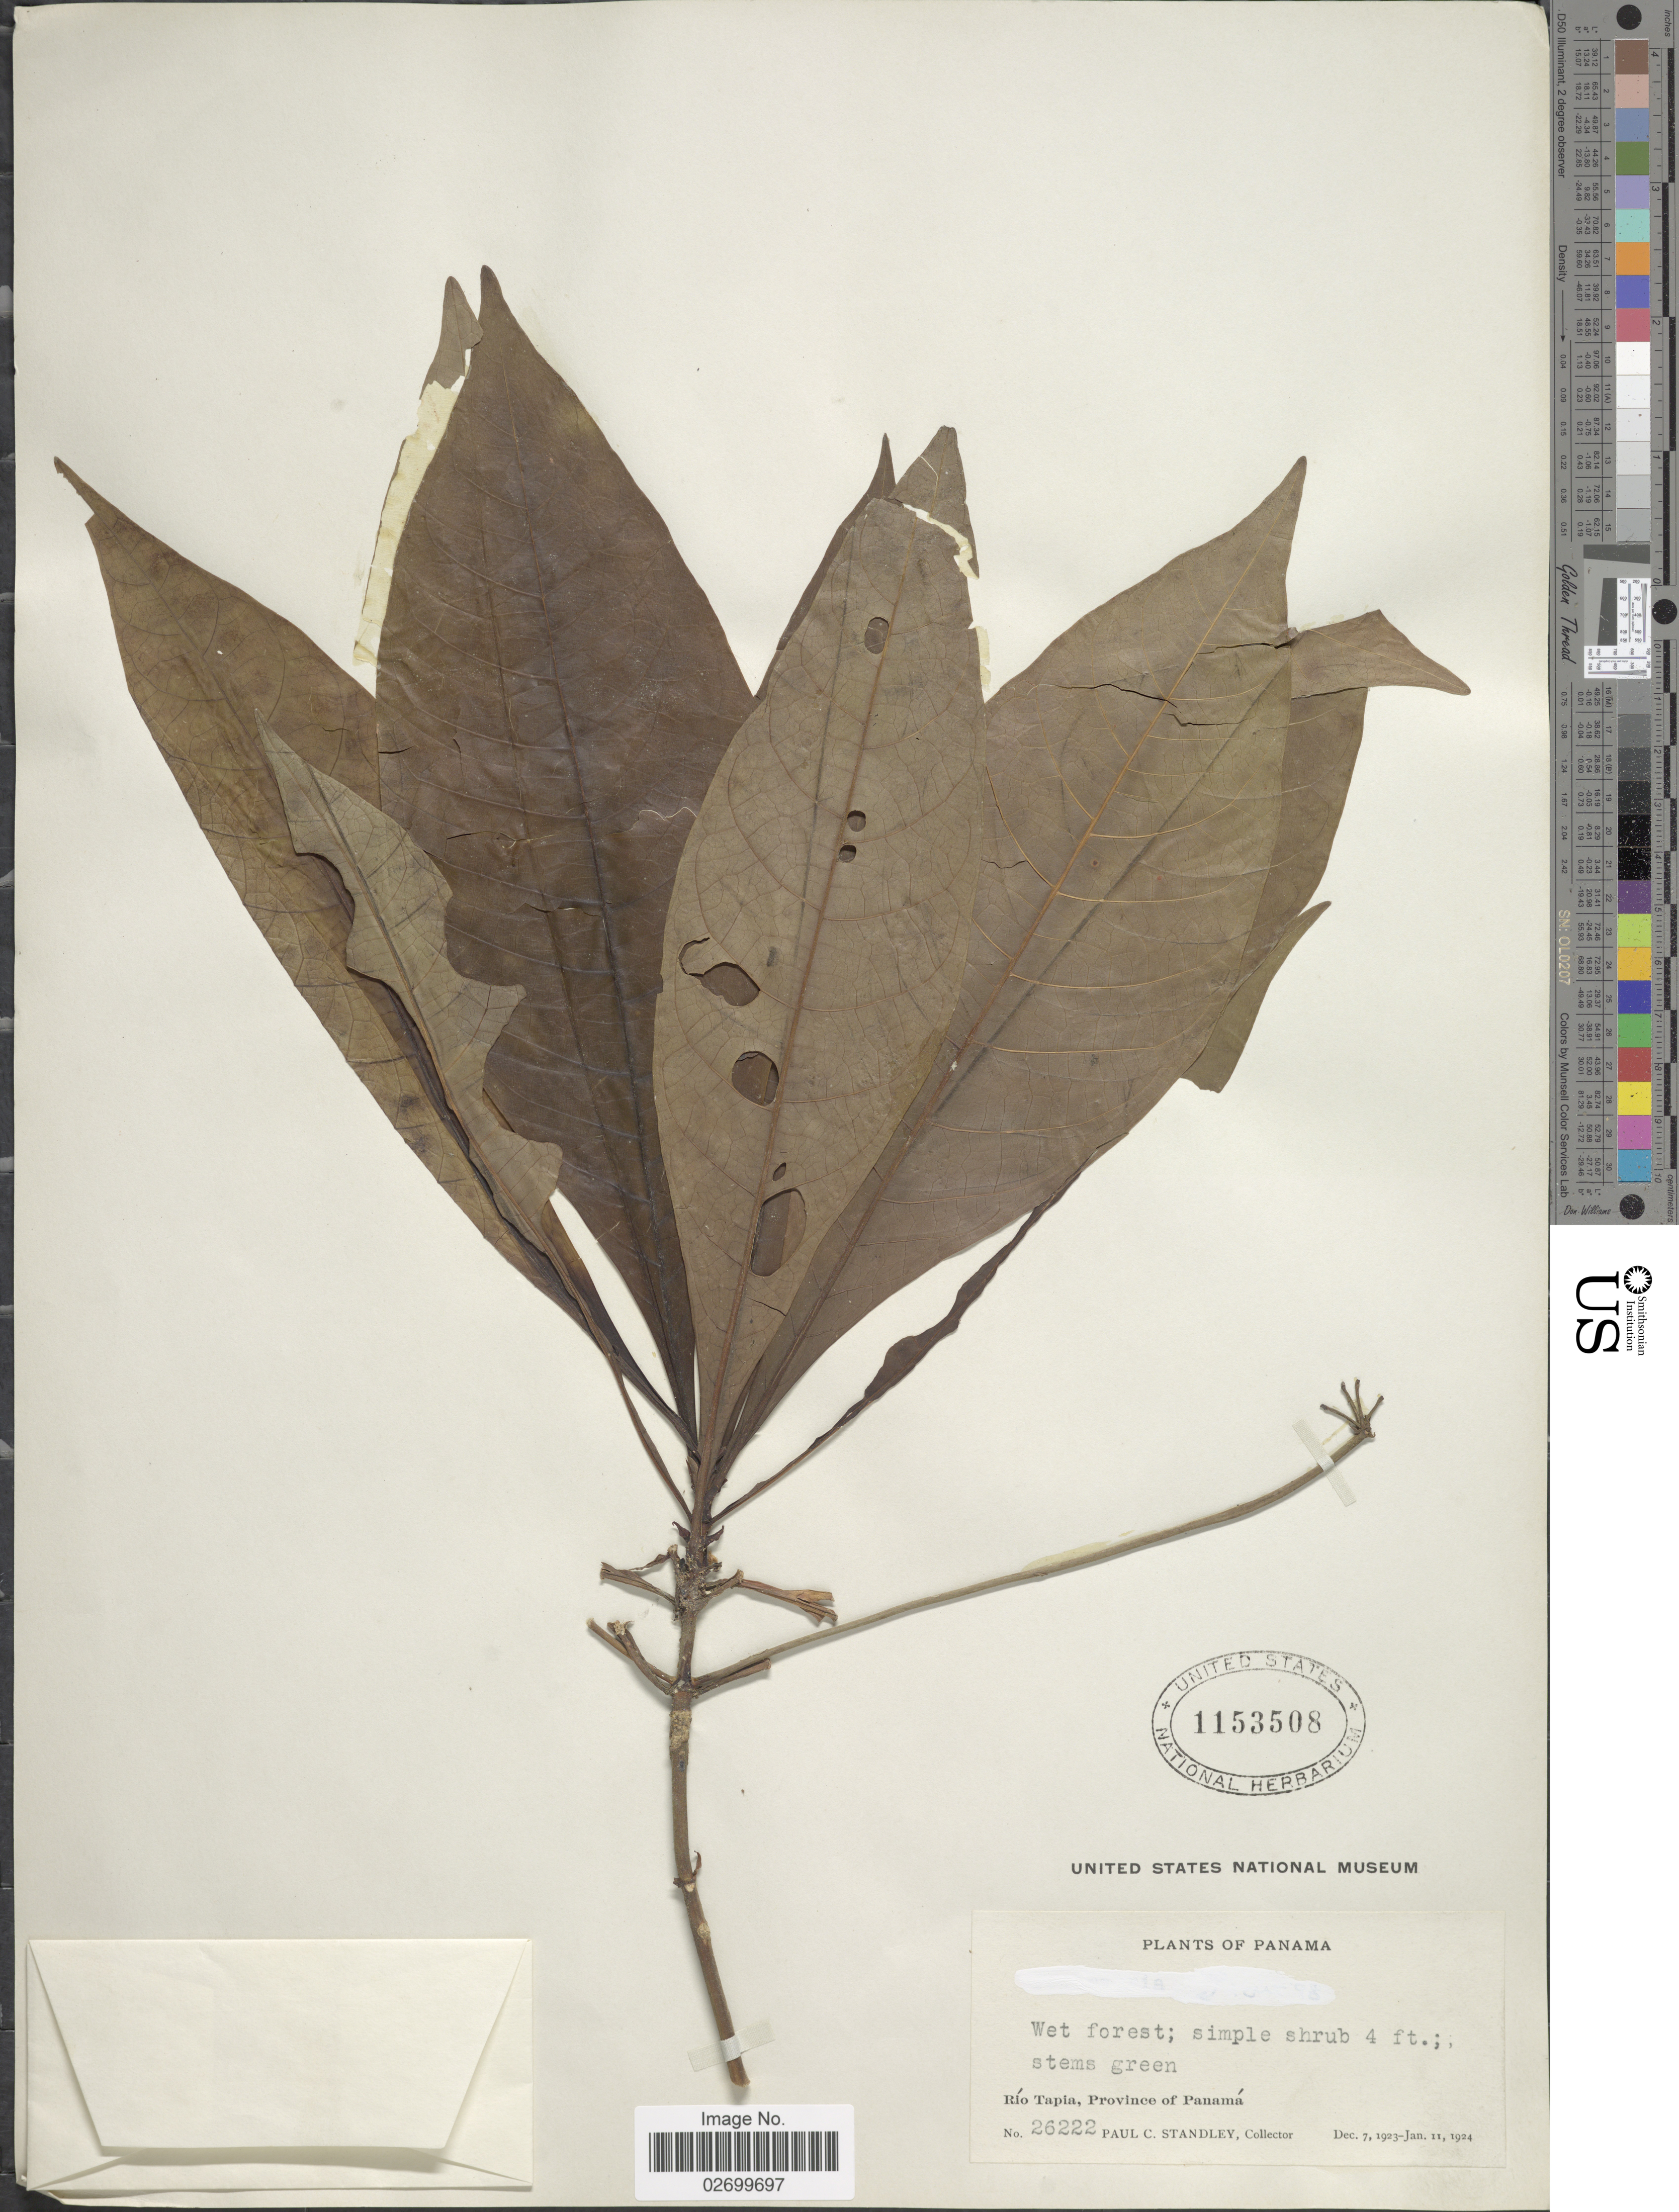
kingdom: Plantae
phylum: Tracheophyta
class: Magnoliopsida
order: Gentianales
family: Rubiaceae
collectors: P. C. Standley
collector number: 26222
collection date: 1923-12-07/1924-01-11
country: Panama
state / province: Panamá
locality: Río Tapia.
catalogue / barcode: US 1153508